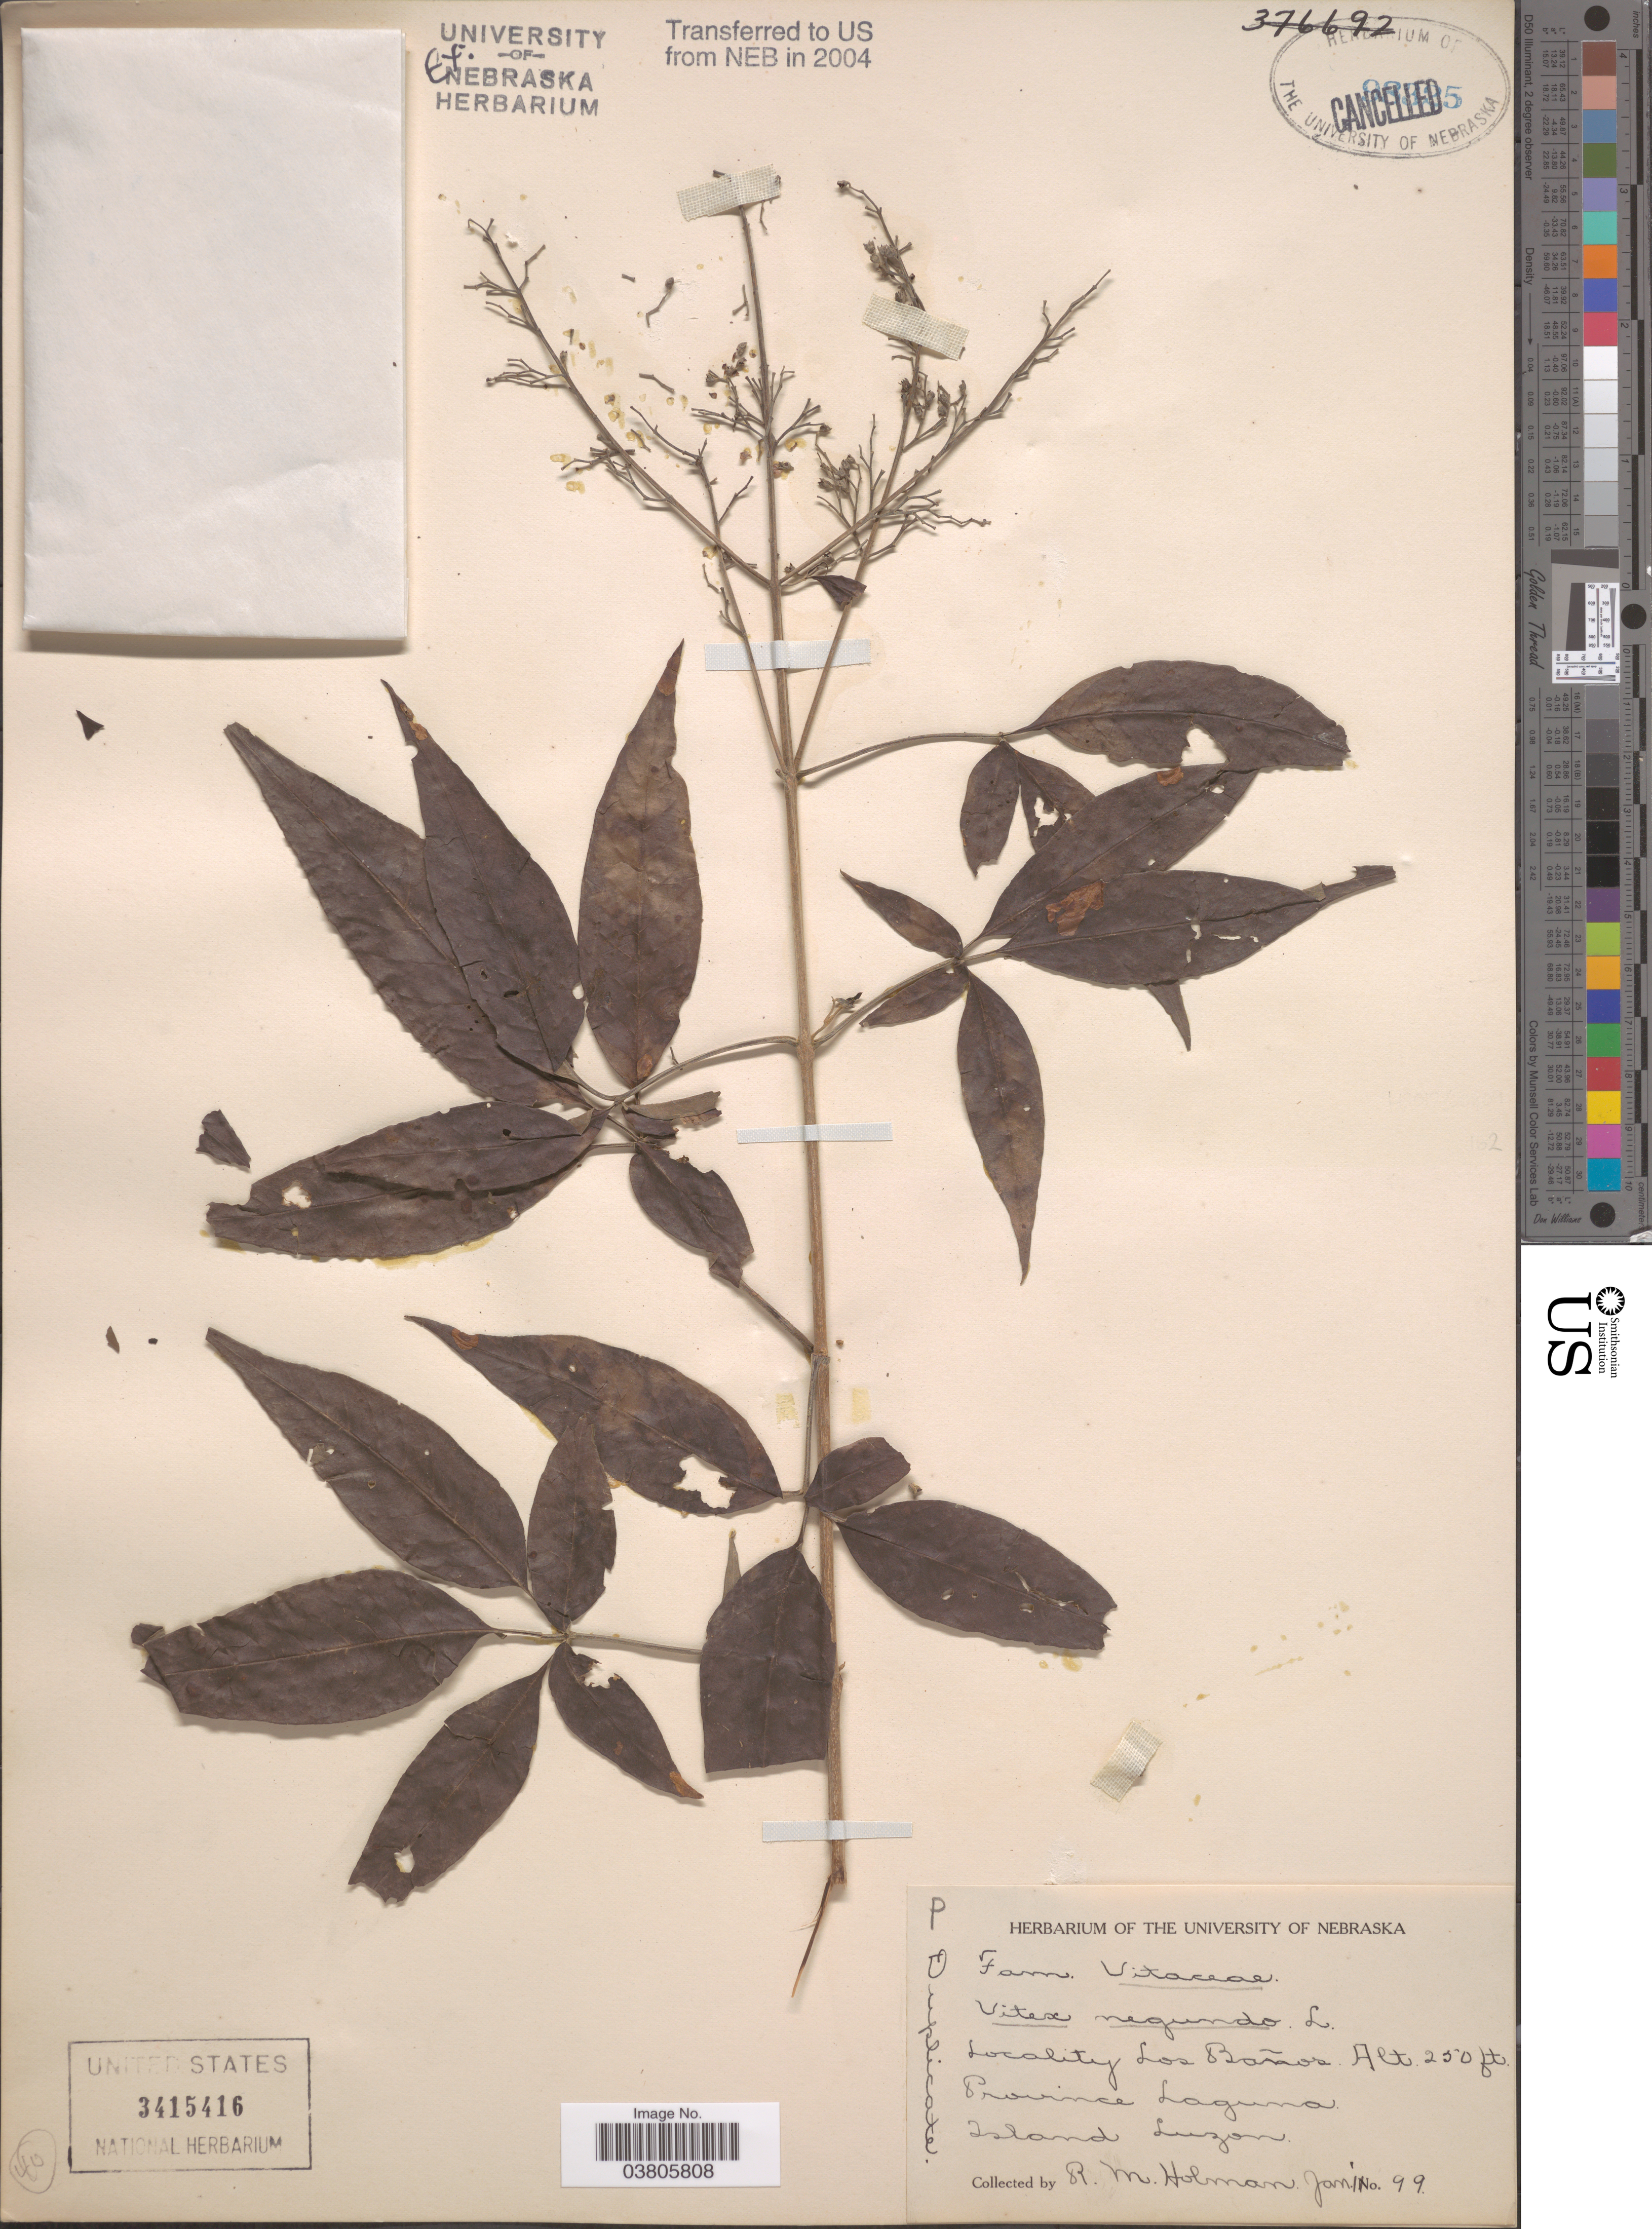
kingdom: Plantae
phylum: Tracheophyta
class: Magnoliopsida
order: Lamiales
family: Lamiaceae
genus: Vitex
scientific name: Vitex negundo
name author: L.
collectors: R. Holman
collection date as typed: Transcribed d/m/y: 11/1/99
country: Philippines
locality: Los Baños, Province Laguna, Island Luzon.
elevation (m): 76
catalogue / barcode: US 3415416